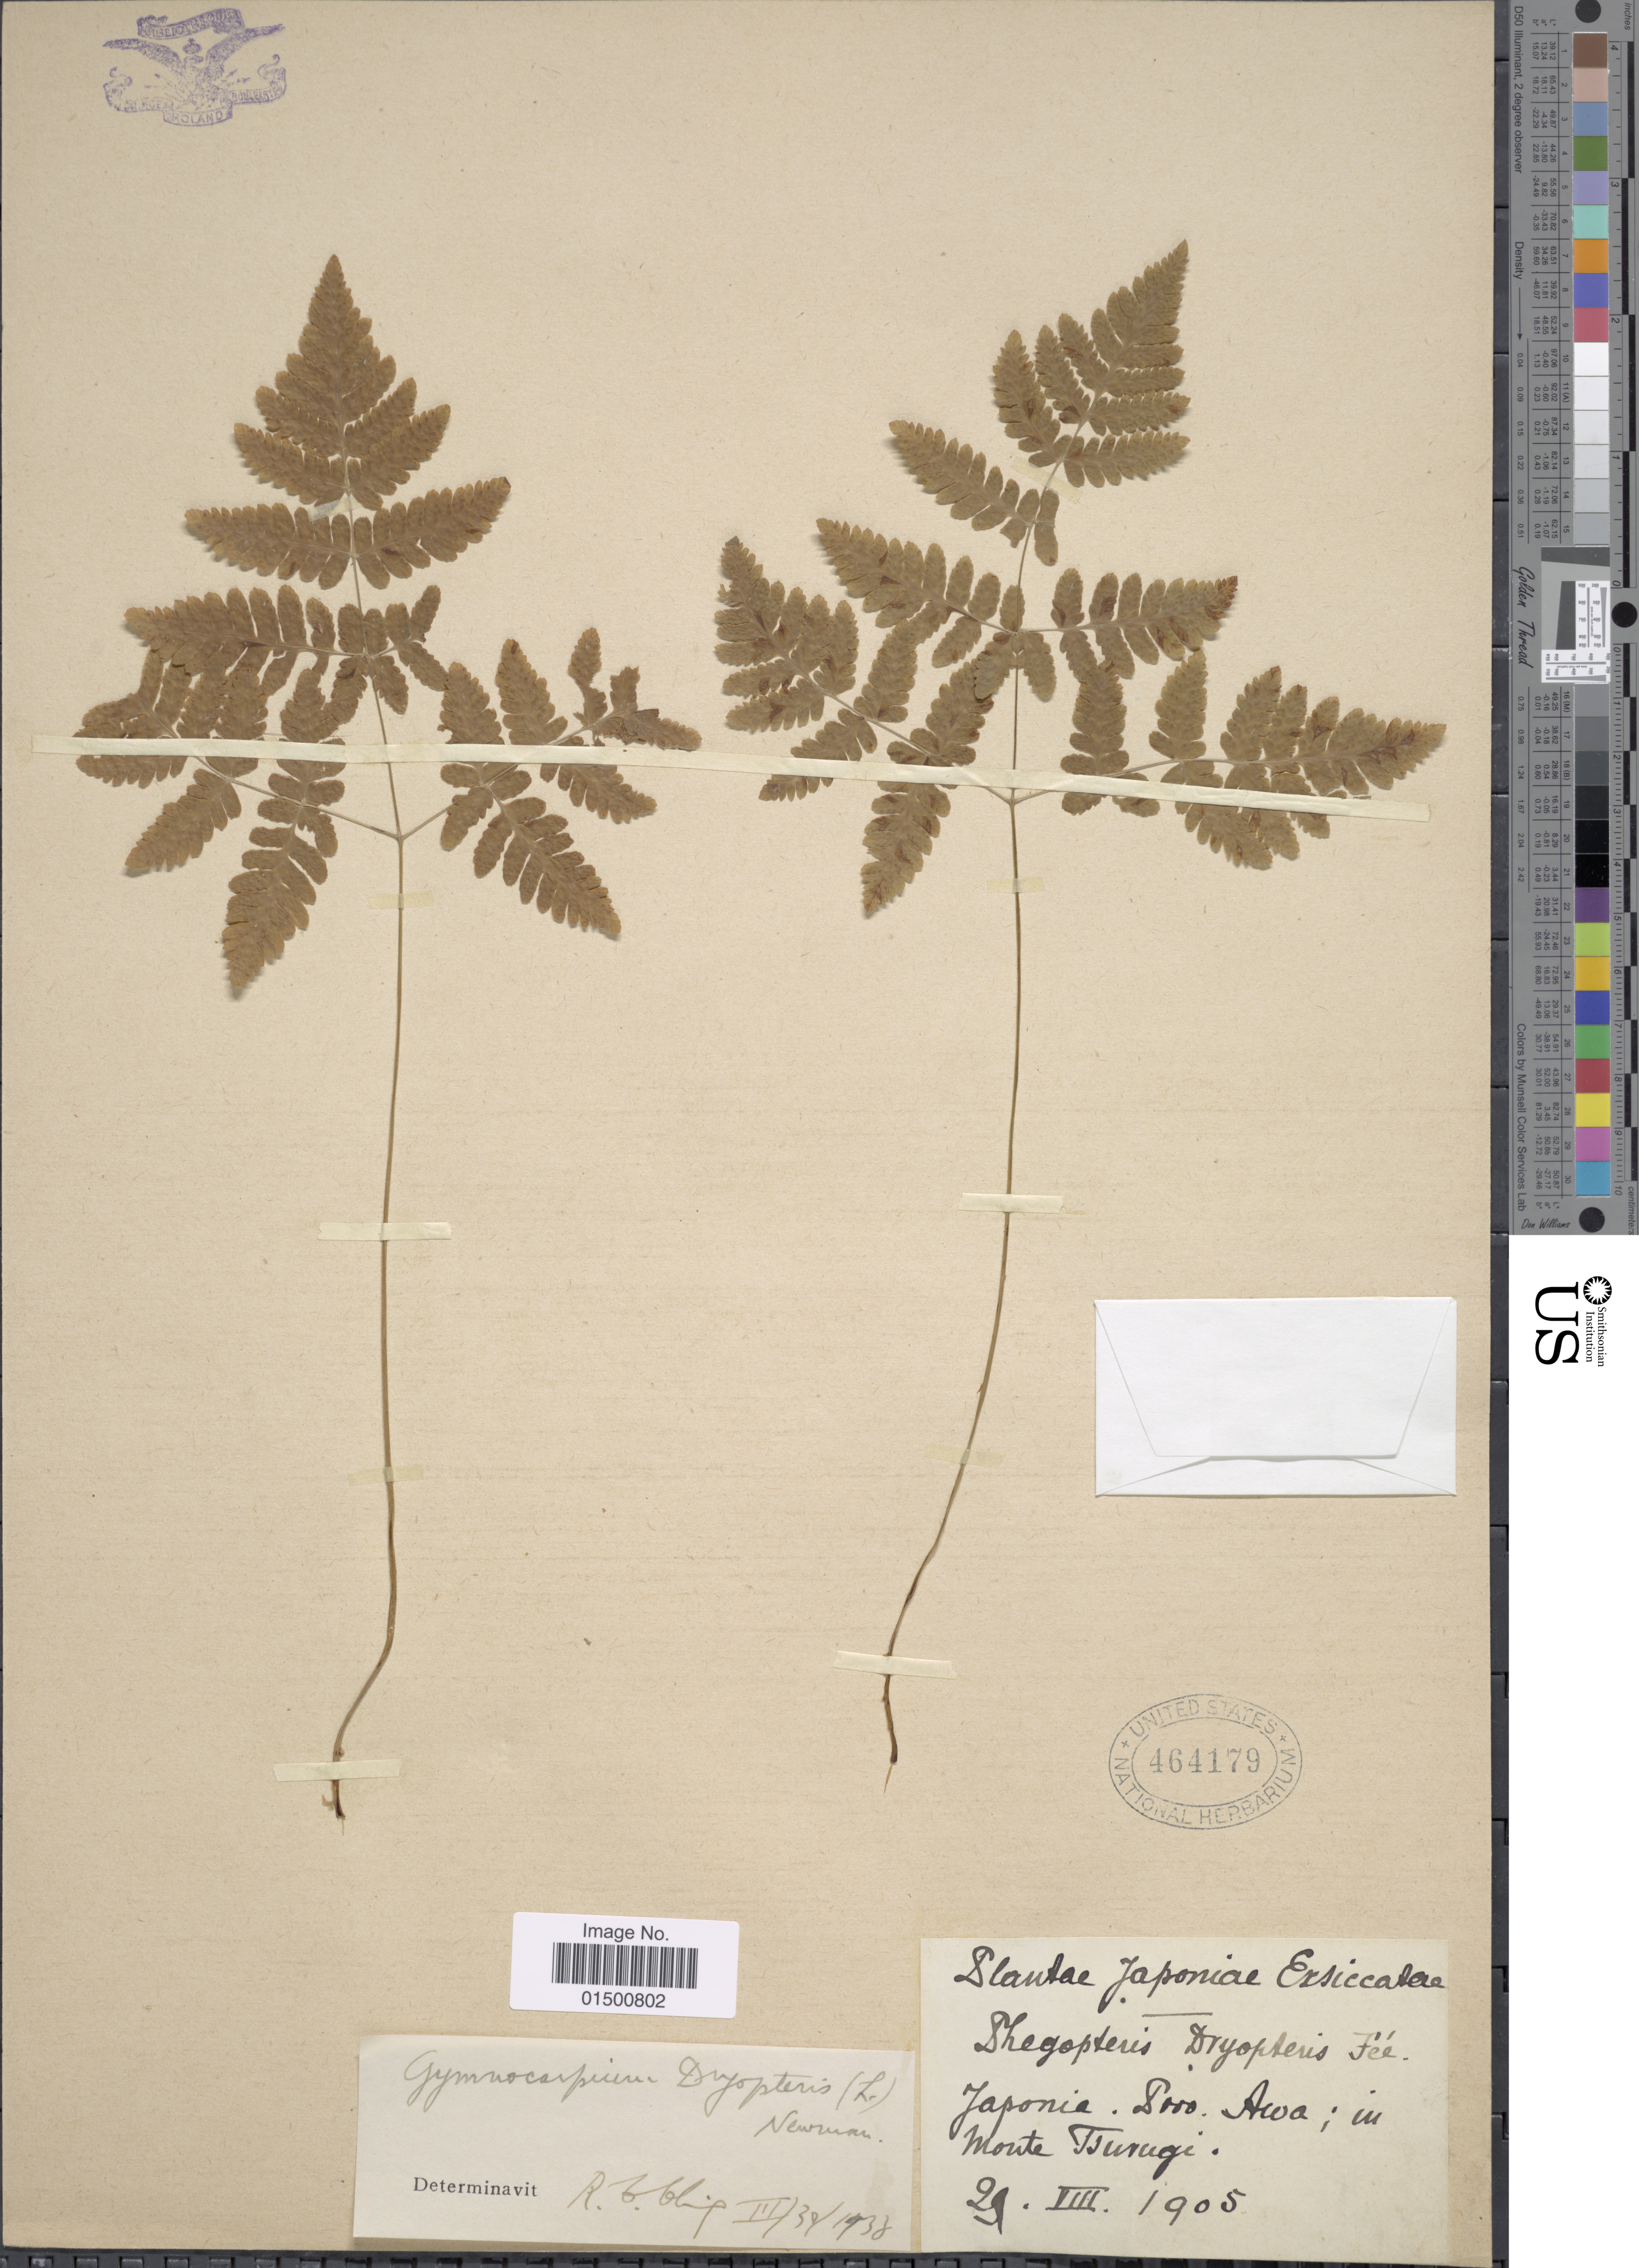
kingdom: Plantae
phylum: Tracheophyta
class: Polypodiopsida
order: Polypodiales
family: Cystopteridaceae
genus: Gymnocarpium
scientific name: Gymnocarpium dryopteris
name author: (L.) Newman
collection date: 1905-08-19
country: Japan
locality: Awa, in Monte Tsurugi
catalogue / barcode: US 464179